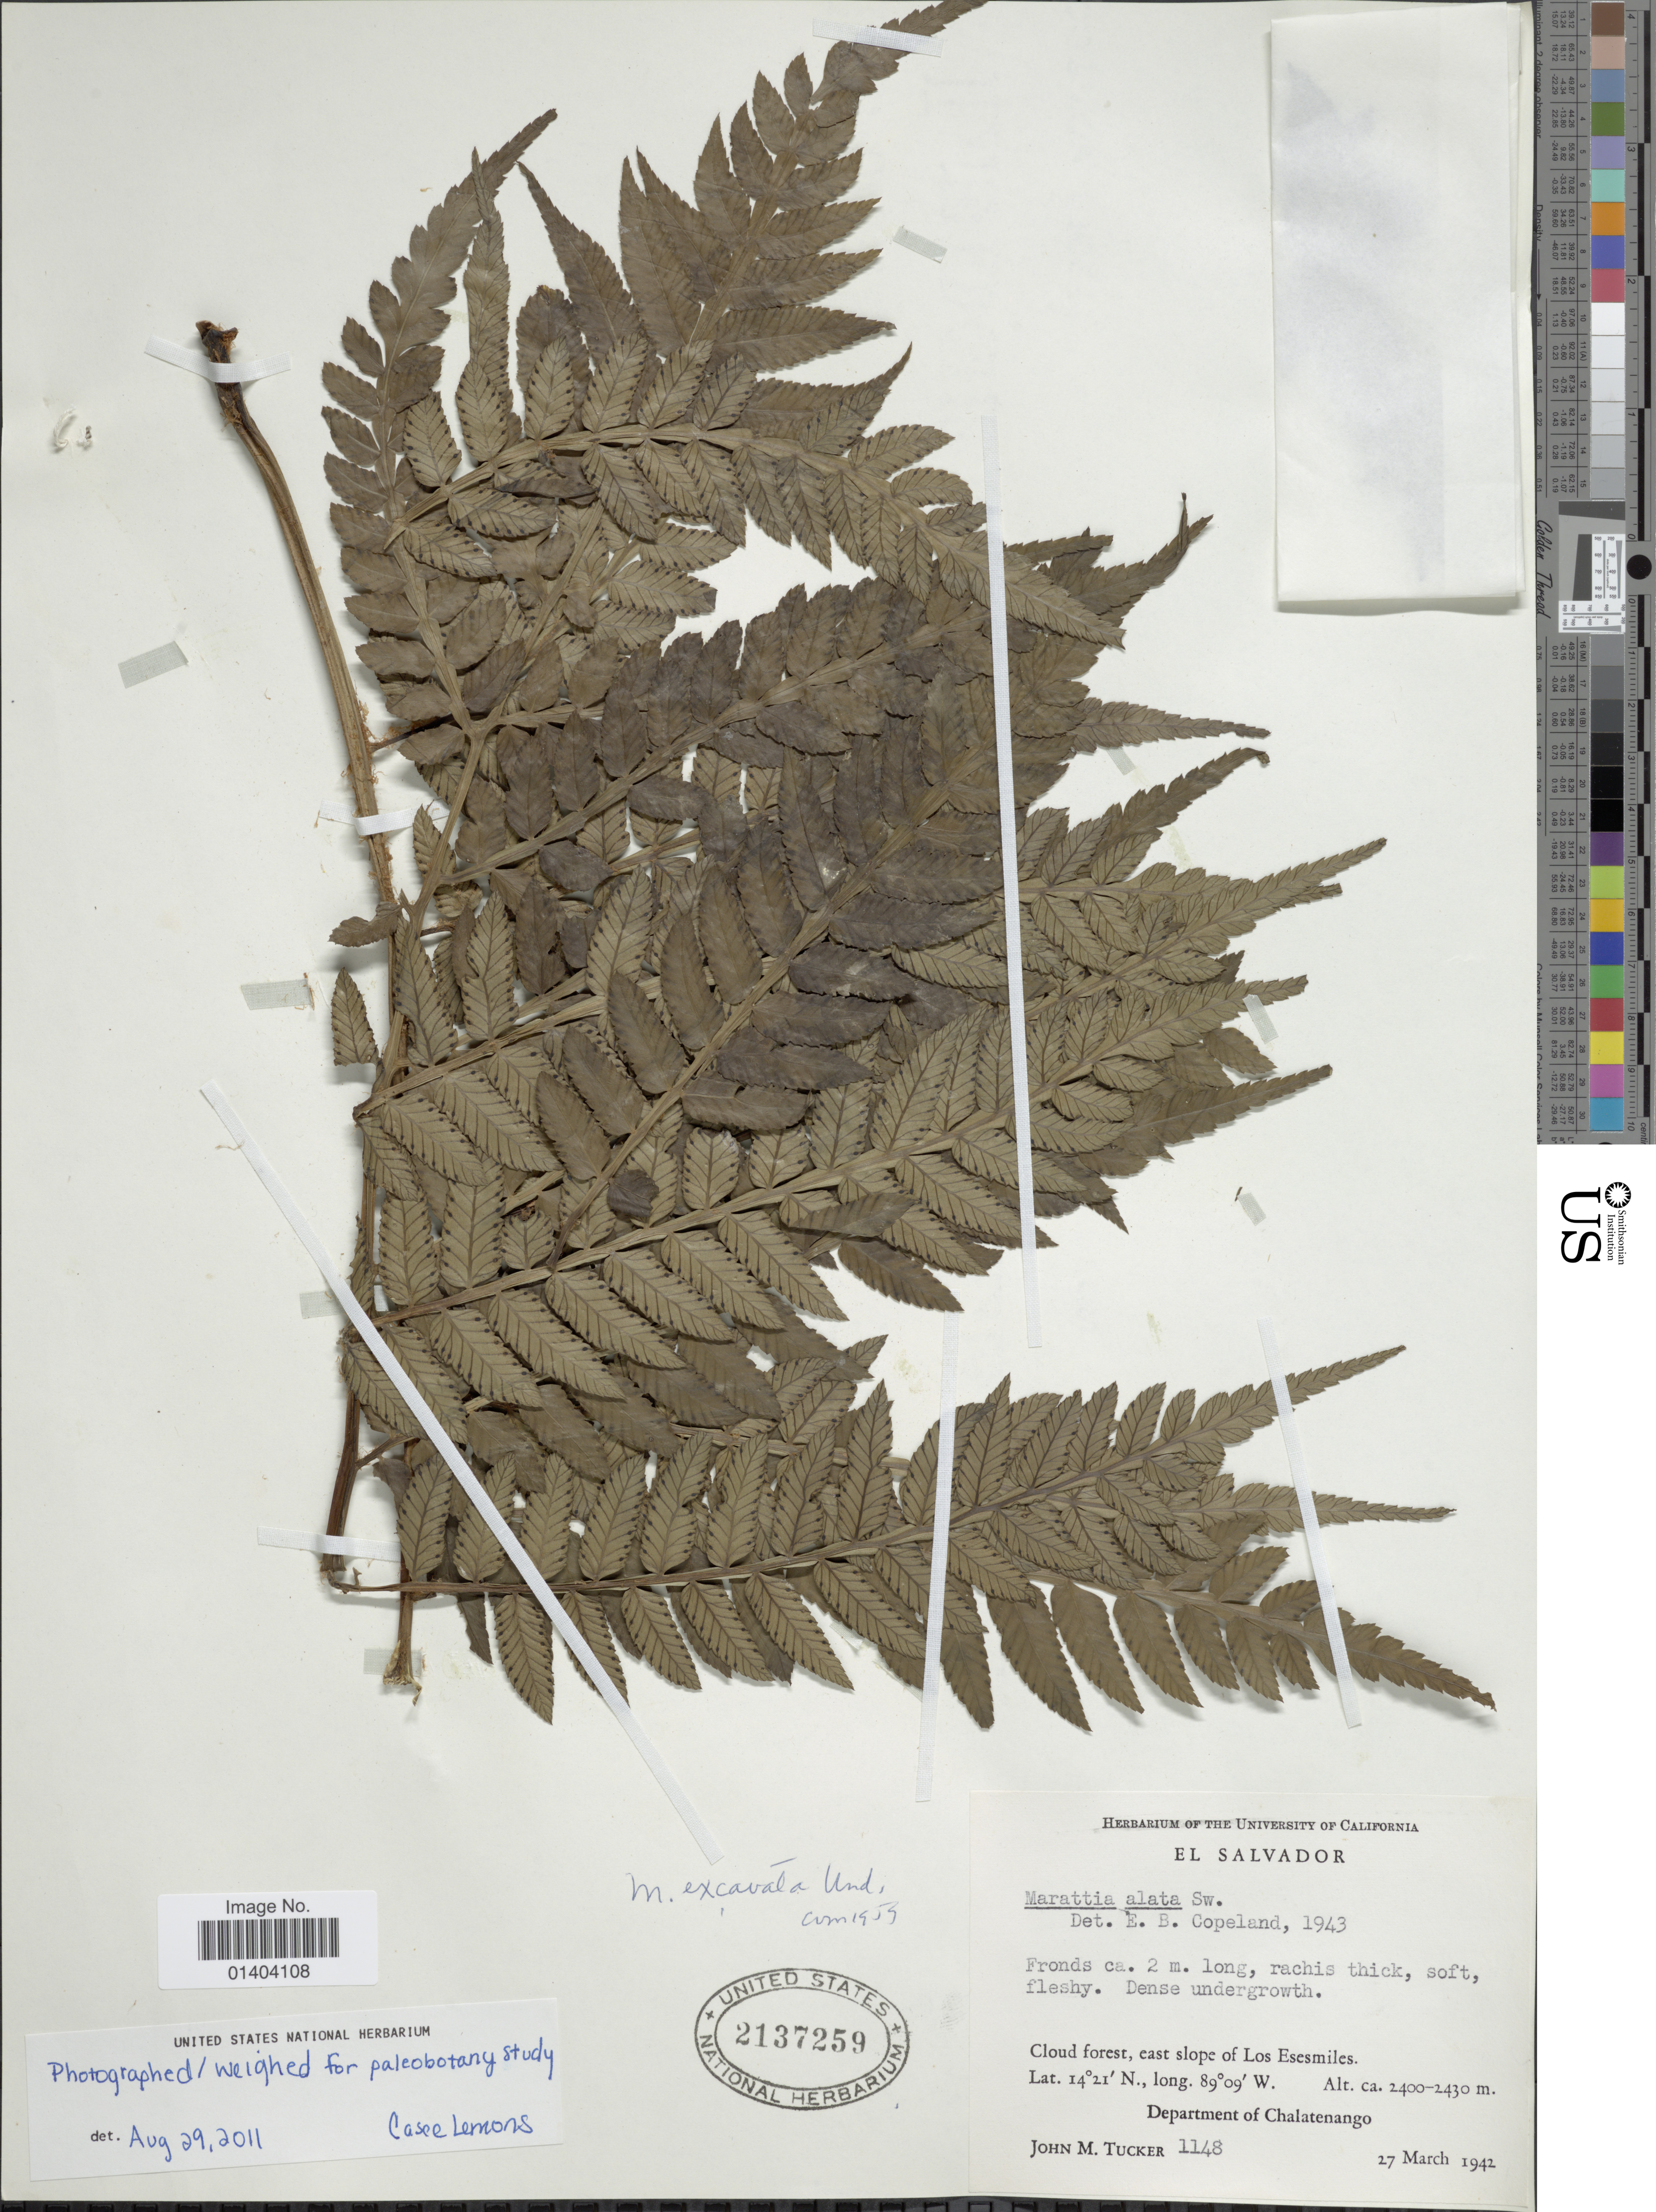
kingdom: Plantae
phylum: Tracheophyta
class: Polypodiopsida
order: Marattiales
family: Marattiaceae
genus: Marattia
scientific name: Marattia interposita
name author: Christ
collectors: J. M. Tucker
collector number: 1148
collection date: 1942-03-27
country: El Salvador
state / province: Chalatenango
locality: El Salvador east slope of Los Esesmiles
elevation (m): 2400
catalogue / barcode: US 2137259